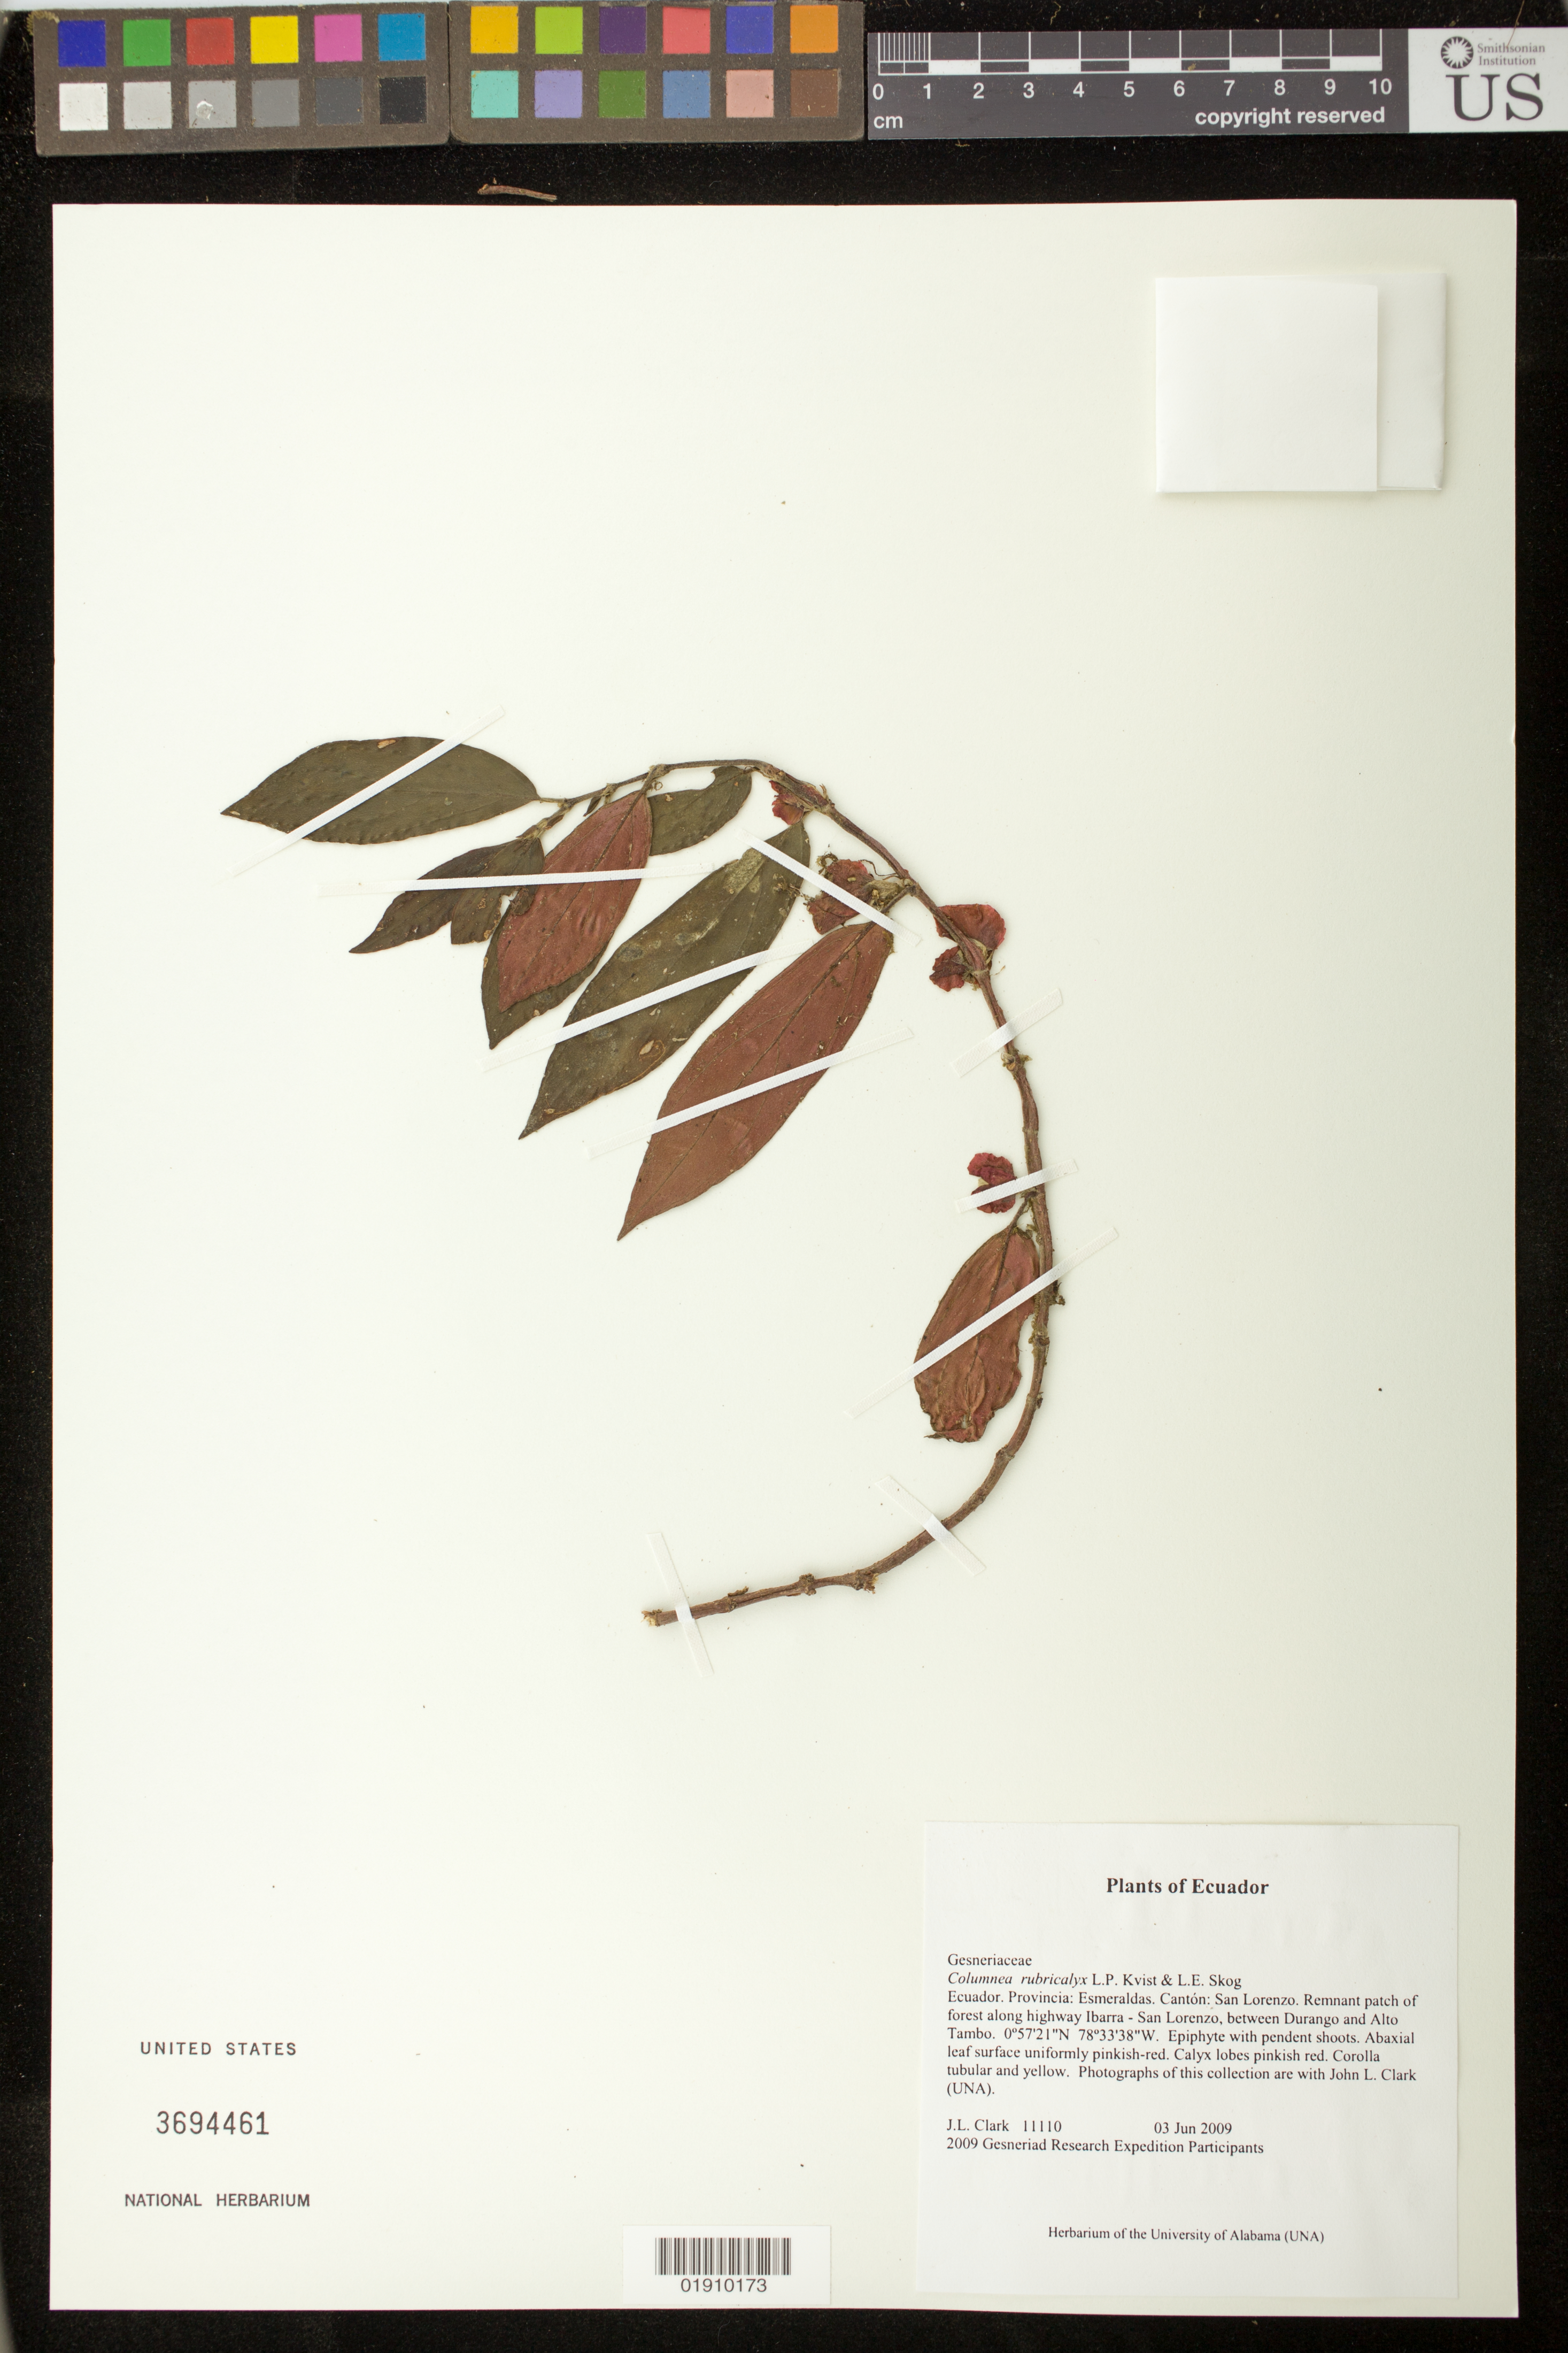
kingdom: Plantae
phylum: Tracheophyta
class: Magnoliopsida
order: Lamiales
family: Gesneriaceae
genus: Columnea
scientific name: Columnea rubricalyx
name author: L.P. Kvist & L.E. Skog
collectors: J. L. Clark & 2009 Gesneriad Research Expedition Participants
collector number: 11110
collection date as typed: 03 Jun 2009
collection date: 2009-06-03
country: Ecuador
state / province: Esmeraldas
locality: Ecuador. Provincia: Esmeraldas. Canton: San Lorenzo. Remnant patch of forest along highway Ibarra-San Lorenzo, between Durango and Alto Tambo.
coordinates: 0 57 21 N, 78 33 38 W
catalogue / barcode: US 3694461